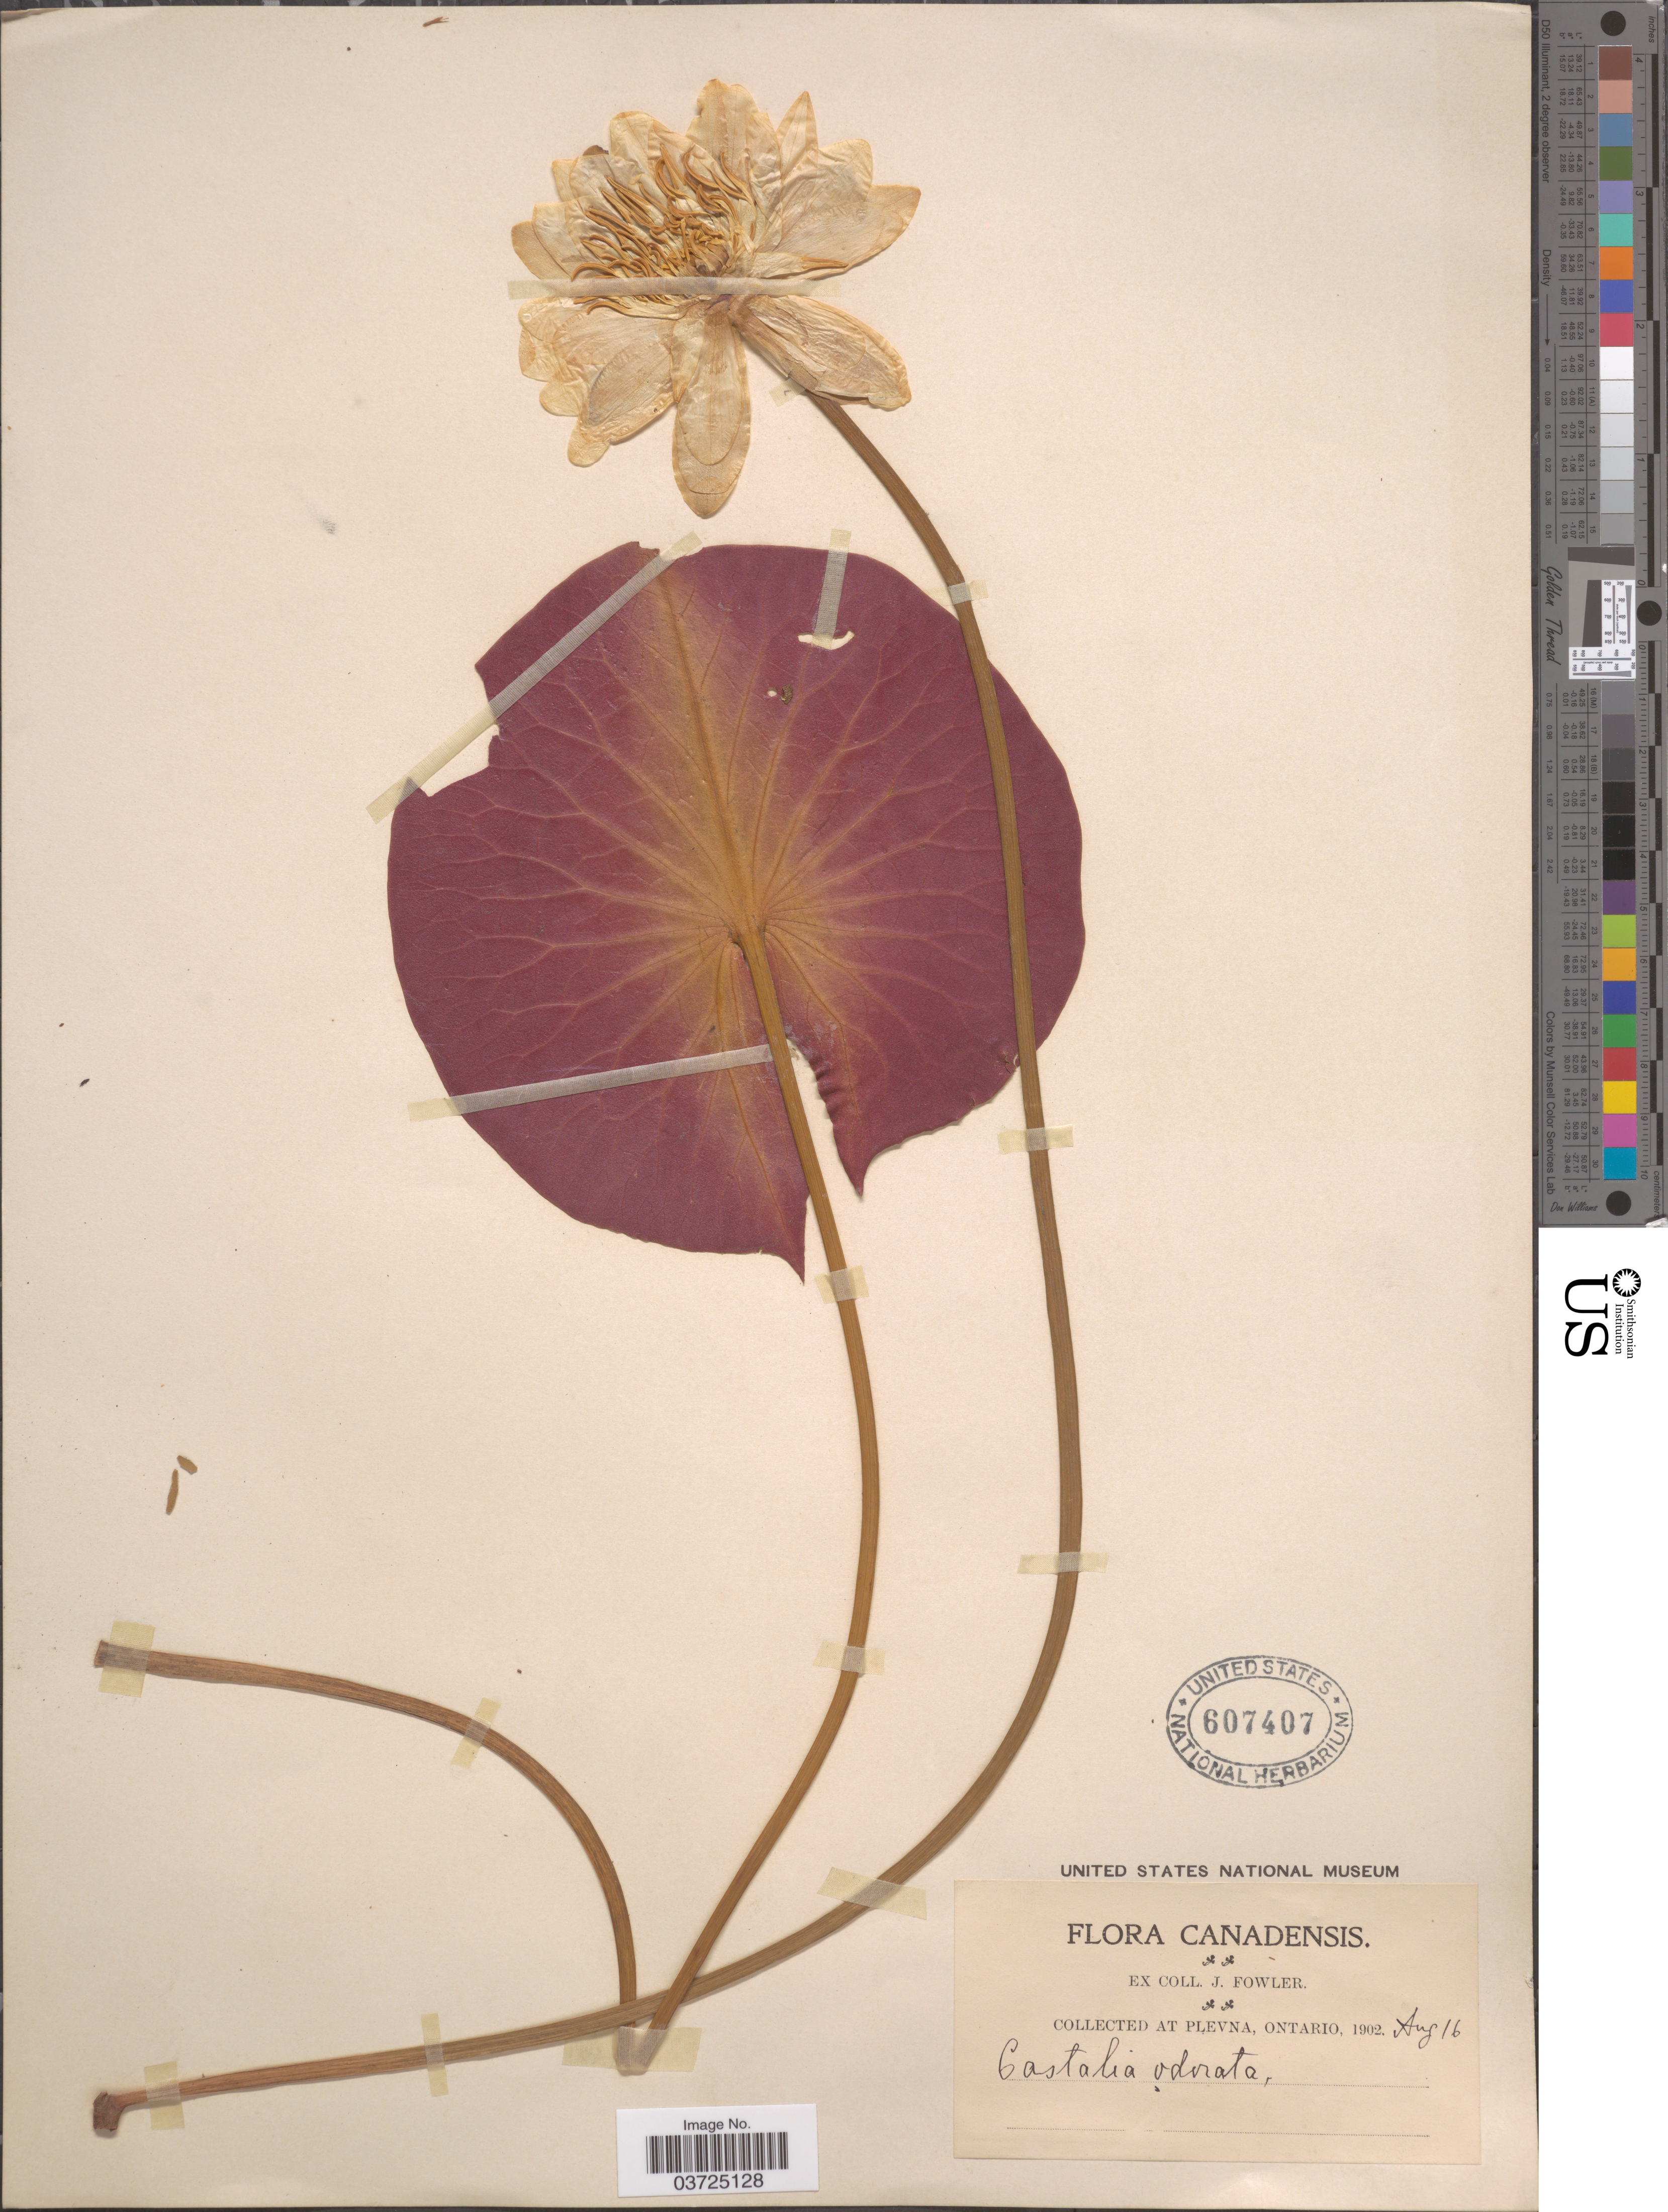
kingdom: Plantae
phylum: Tracheophyta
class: Magnoliopsida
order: Nymphaeales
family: Nymphaeaceae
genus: Nymphaea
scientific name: Nymphaea odorata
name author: Aiton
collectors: J. Fowler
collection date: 1902-08-16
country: Canada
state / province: Ontario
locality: At Plevna.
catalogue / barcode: US 607407